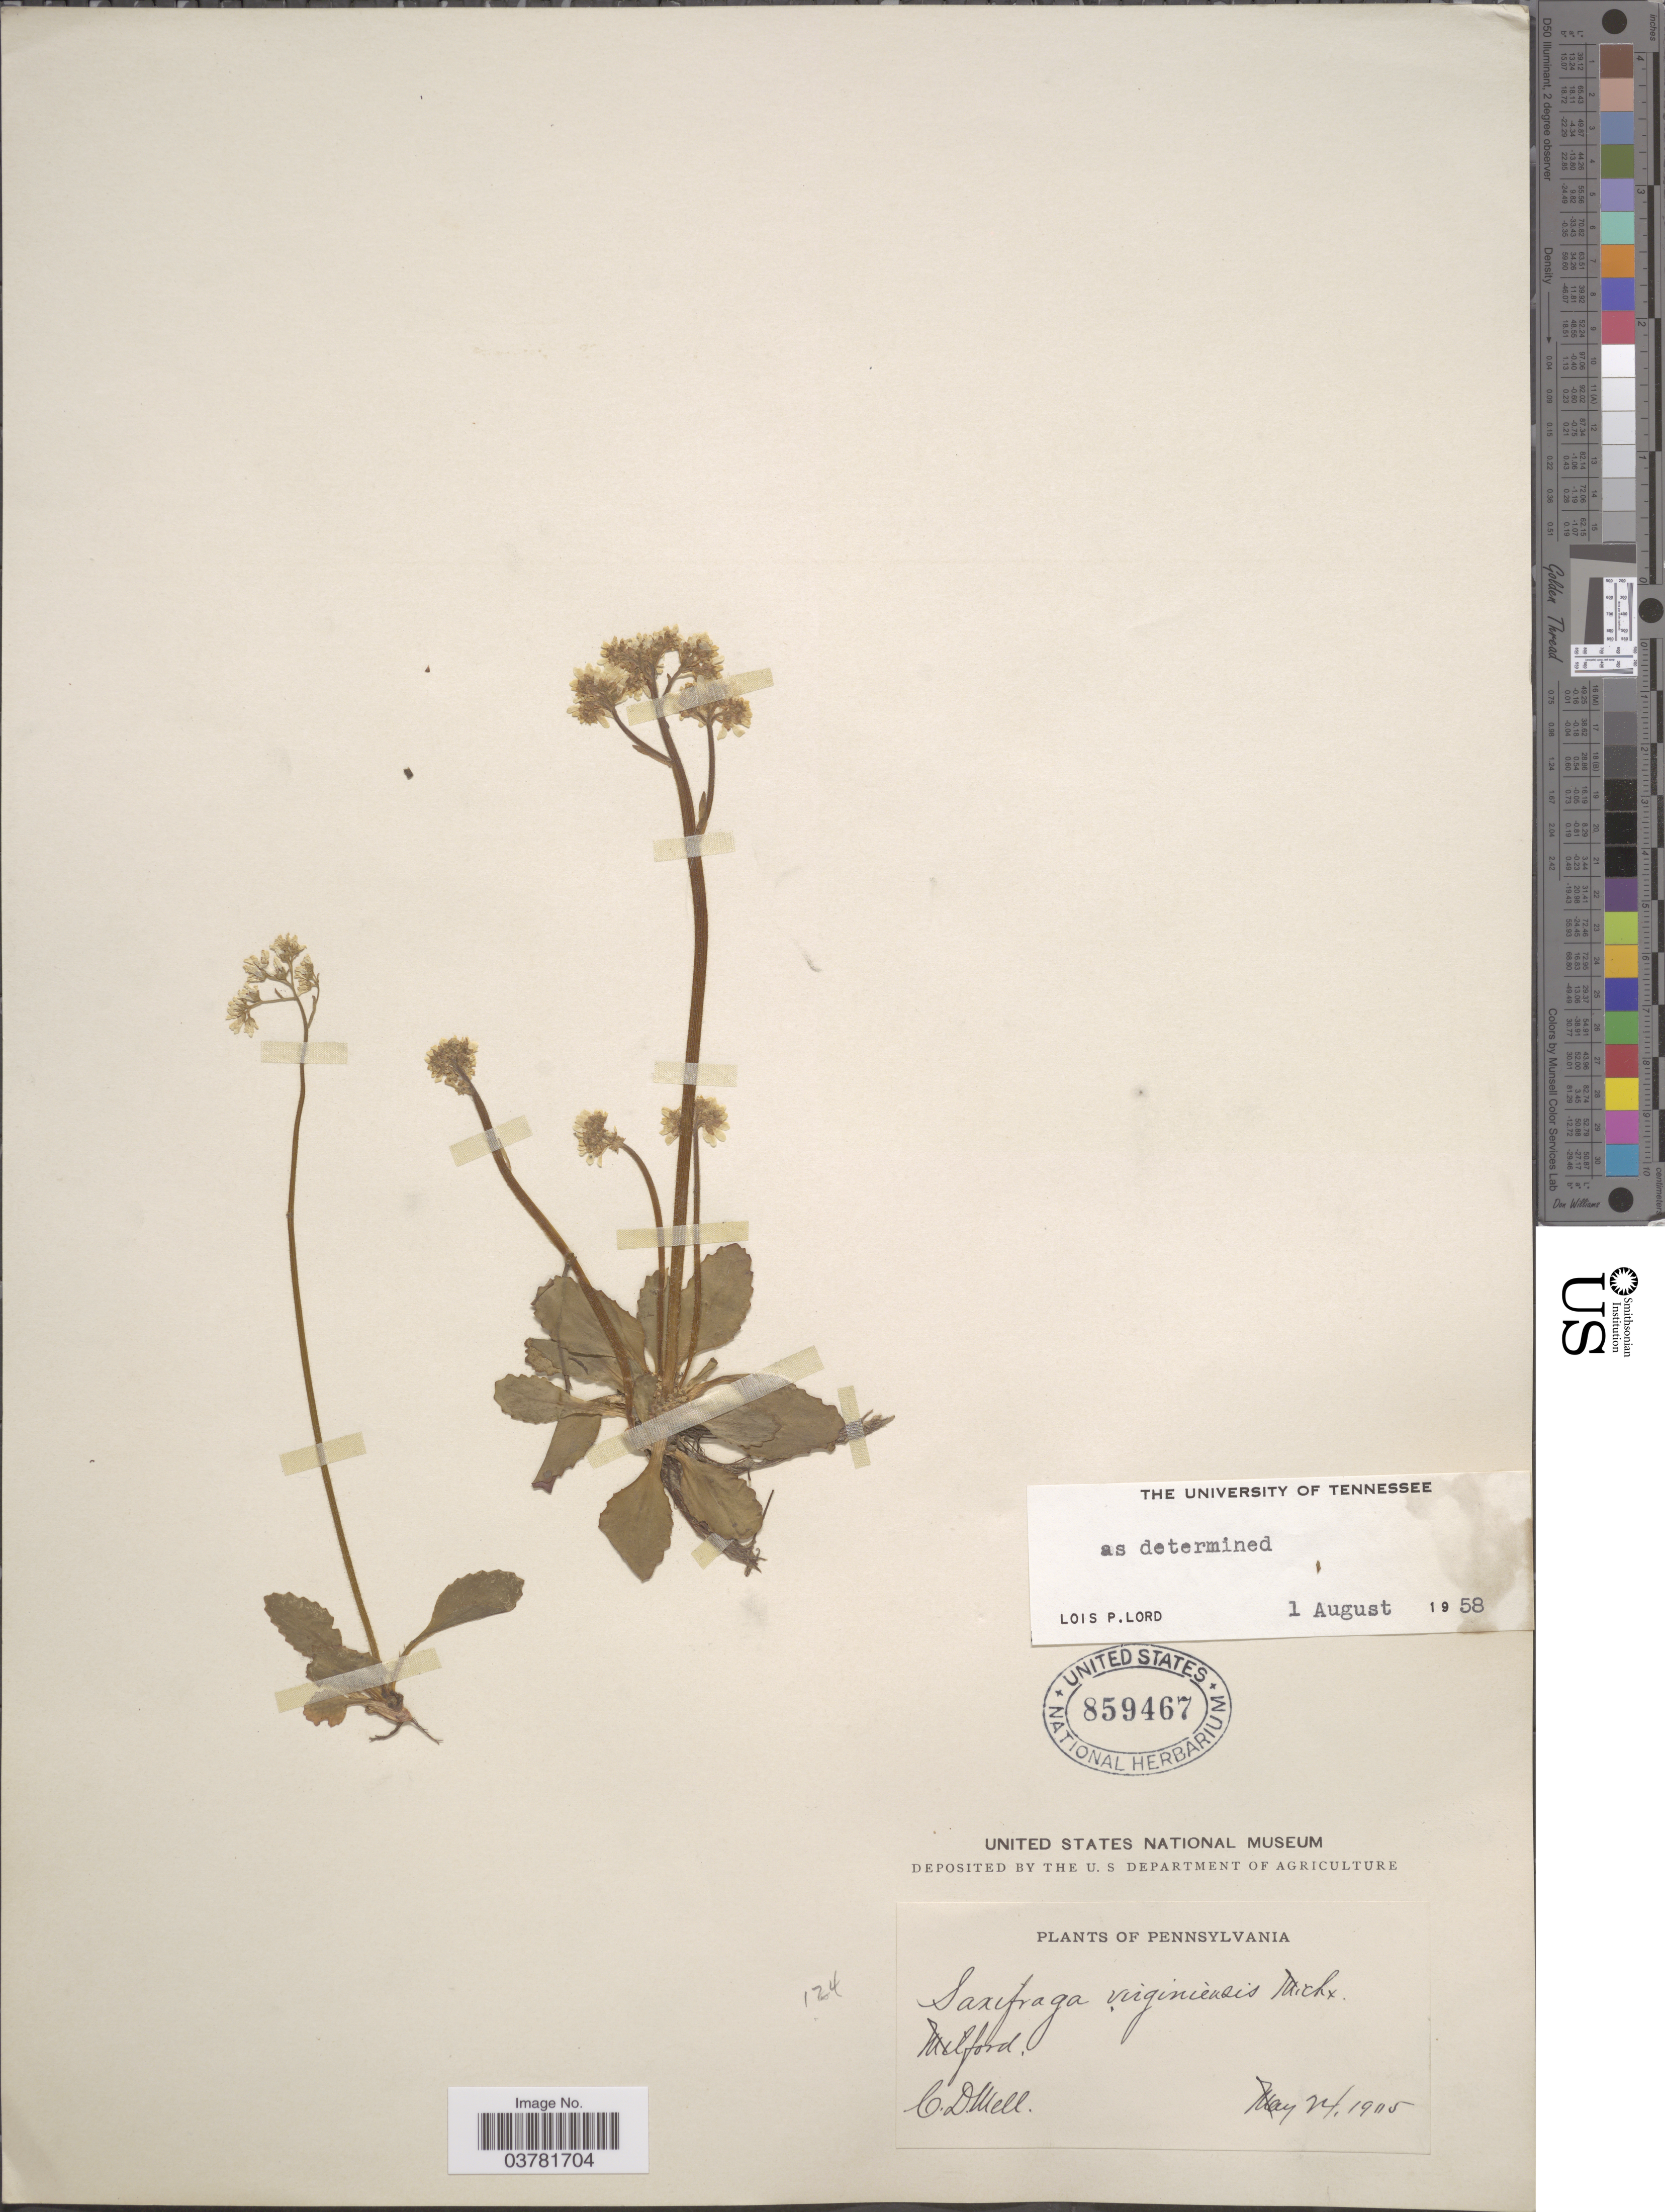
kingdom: Plantae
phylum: Tracheophyta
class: Magnoliopsida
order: Saxifragales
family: Saxifragaceae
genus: Micranthes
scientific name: Micranthes virginiensis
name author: (Michx.) Small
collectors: C. D. Mell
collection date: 1905-05-24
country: United States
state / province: Pennsylvania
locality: Milford.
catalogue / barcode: US 859467